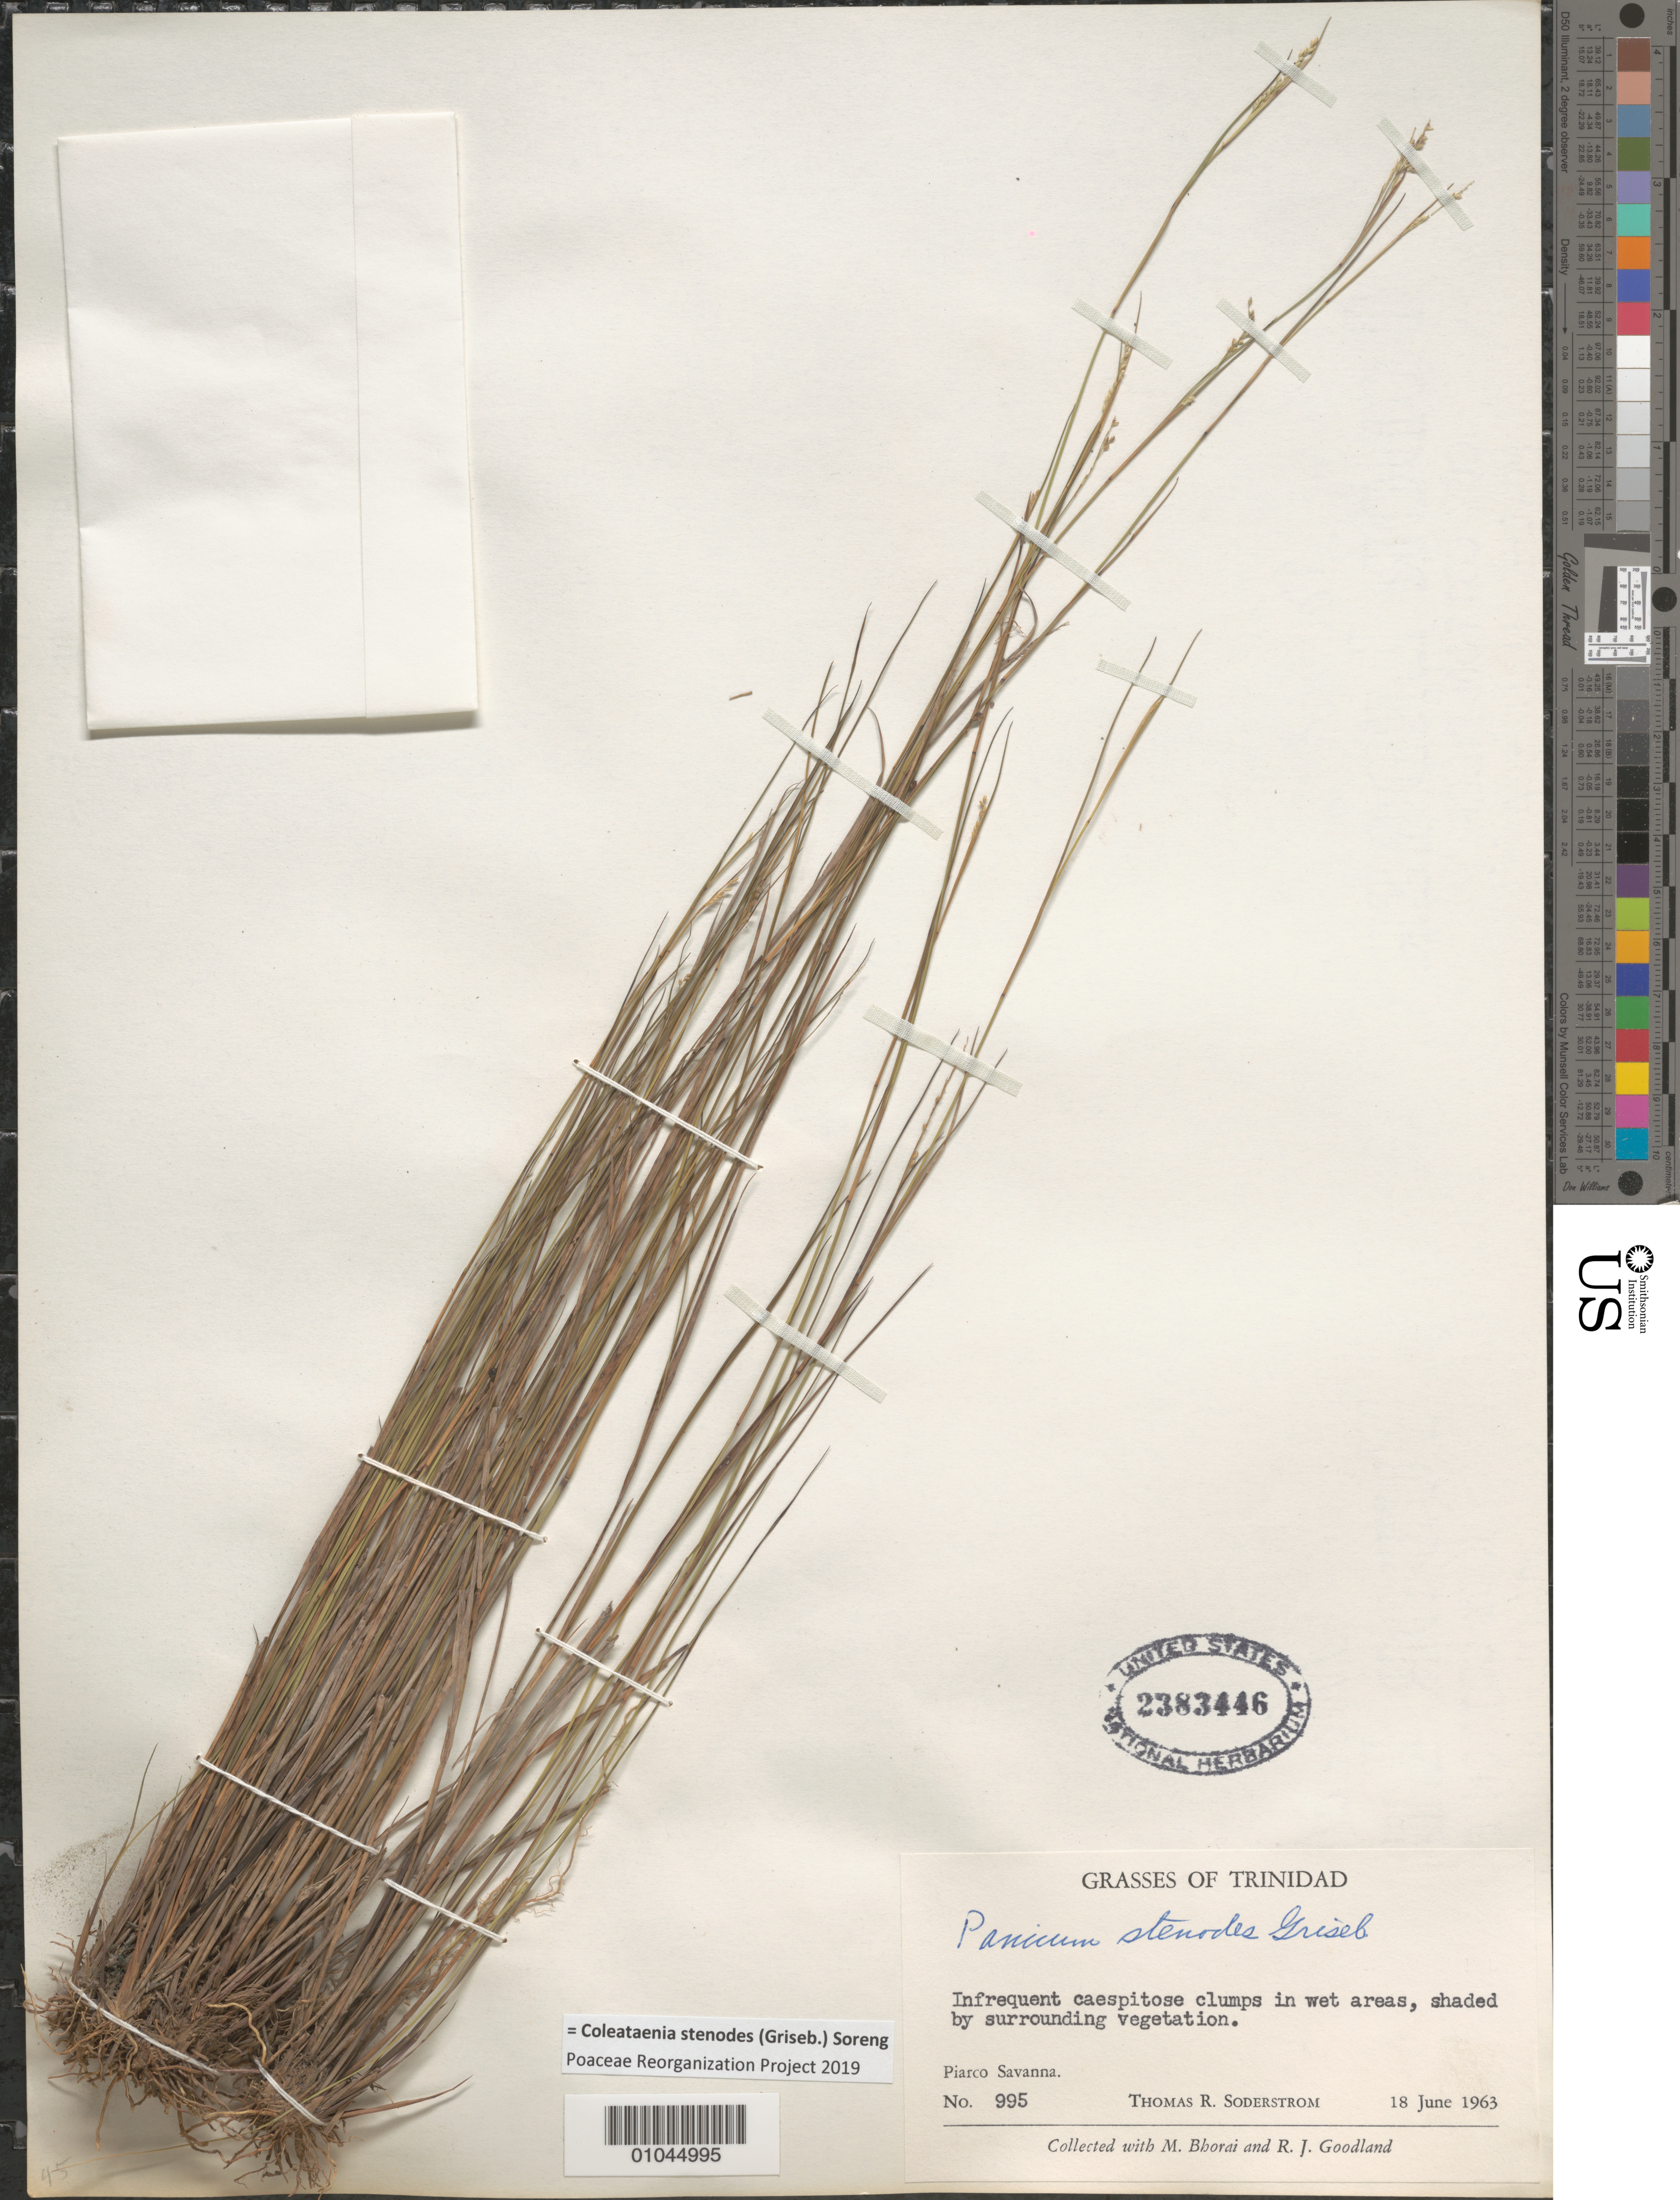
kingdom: Plantae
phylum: Tracheophyta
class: Liliopsida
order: Poales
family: Poaceae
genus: Panicum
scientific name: Panicum stenodes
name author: Griseb.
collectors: T. R. Soderstrom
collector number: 995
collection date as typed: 18 Jun 1963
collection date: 1963-06-18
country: Trinidad and Tobago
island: Trinidad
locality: Piarco Savanna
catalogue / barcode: US 2383446